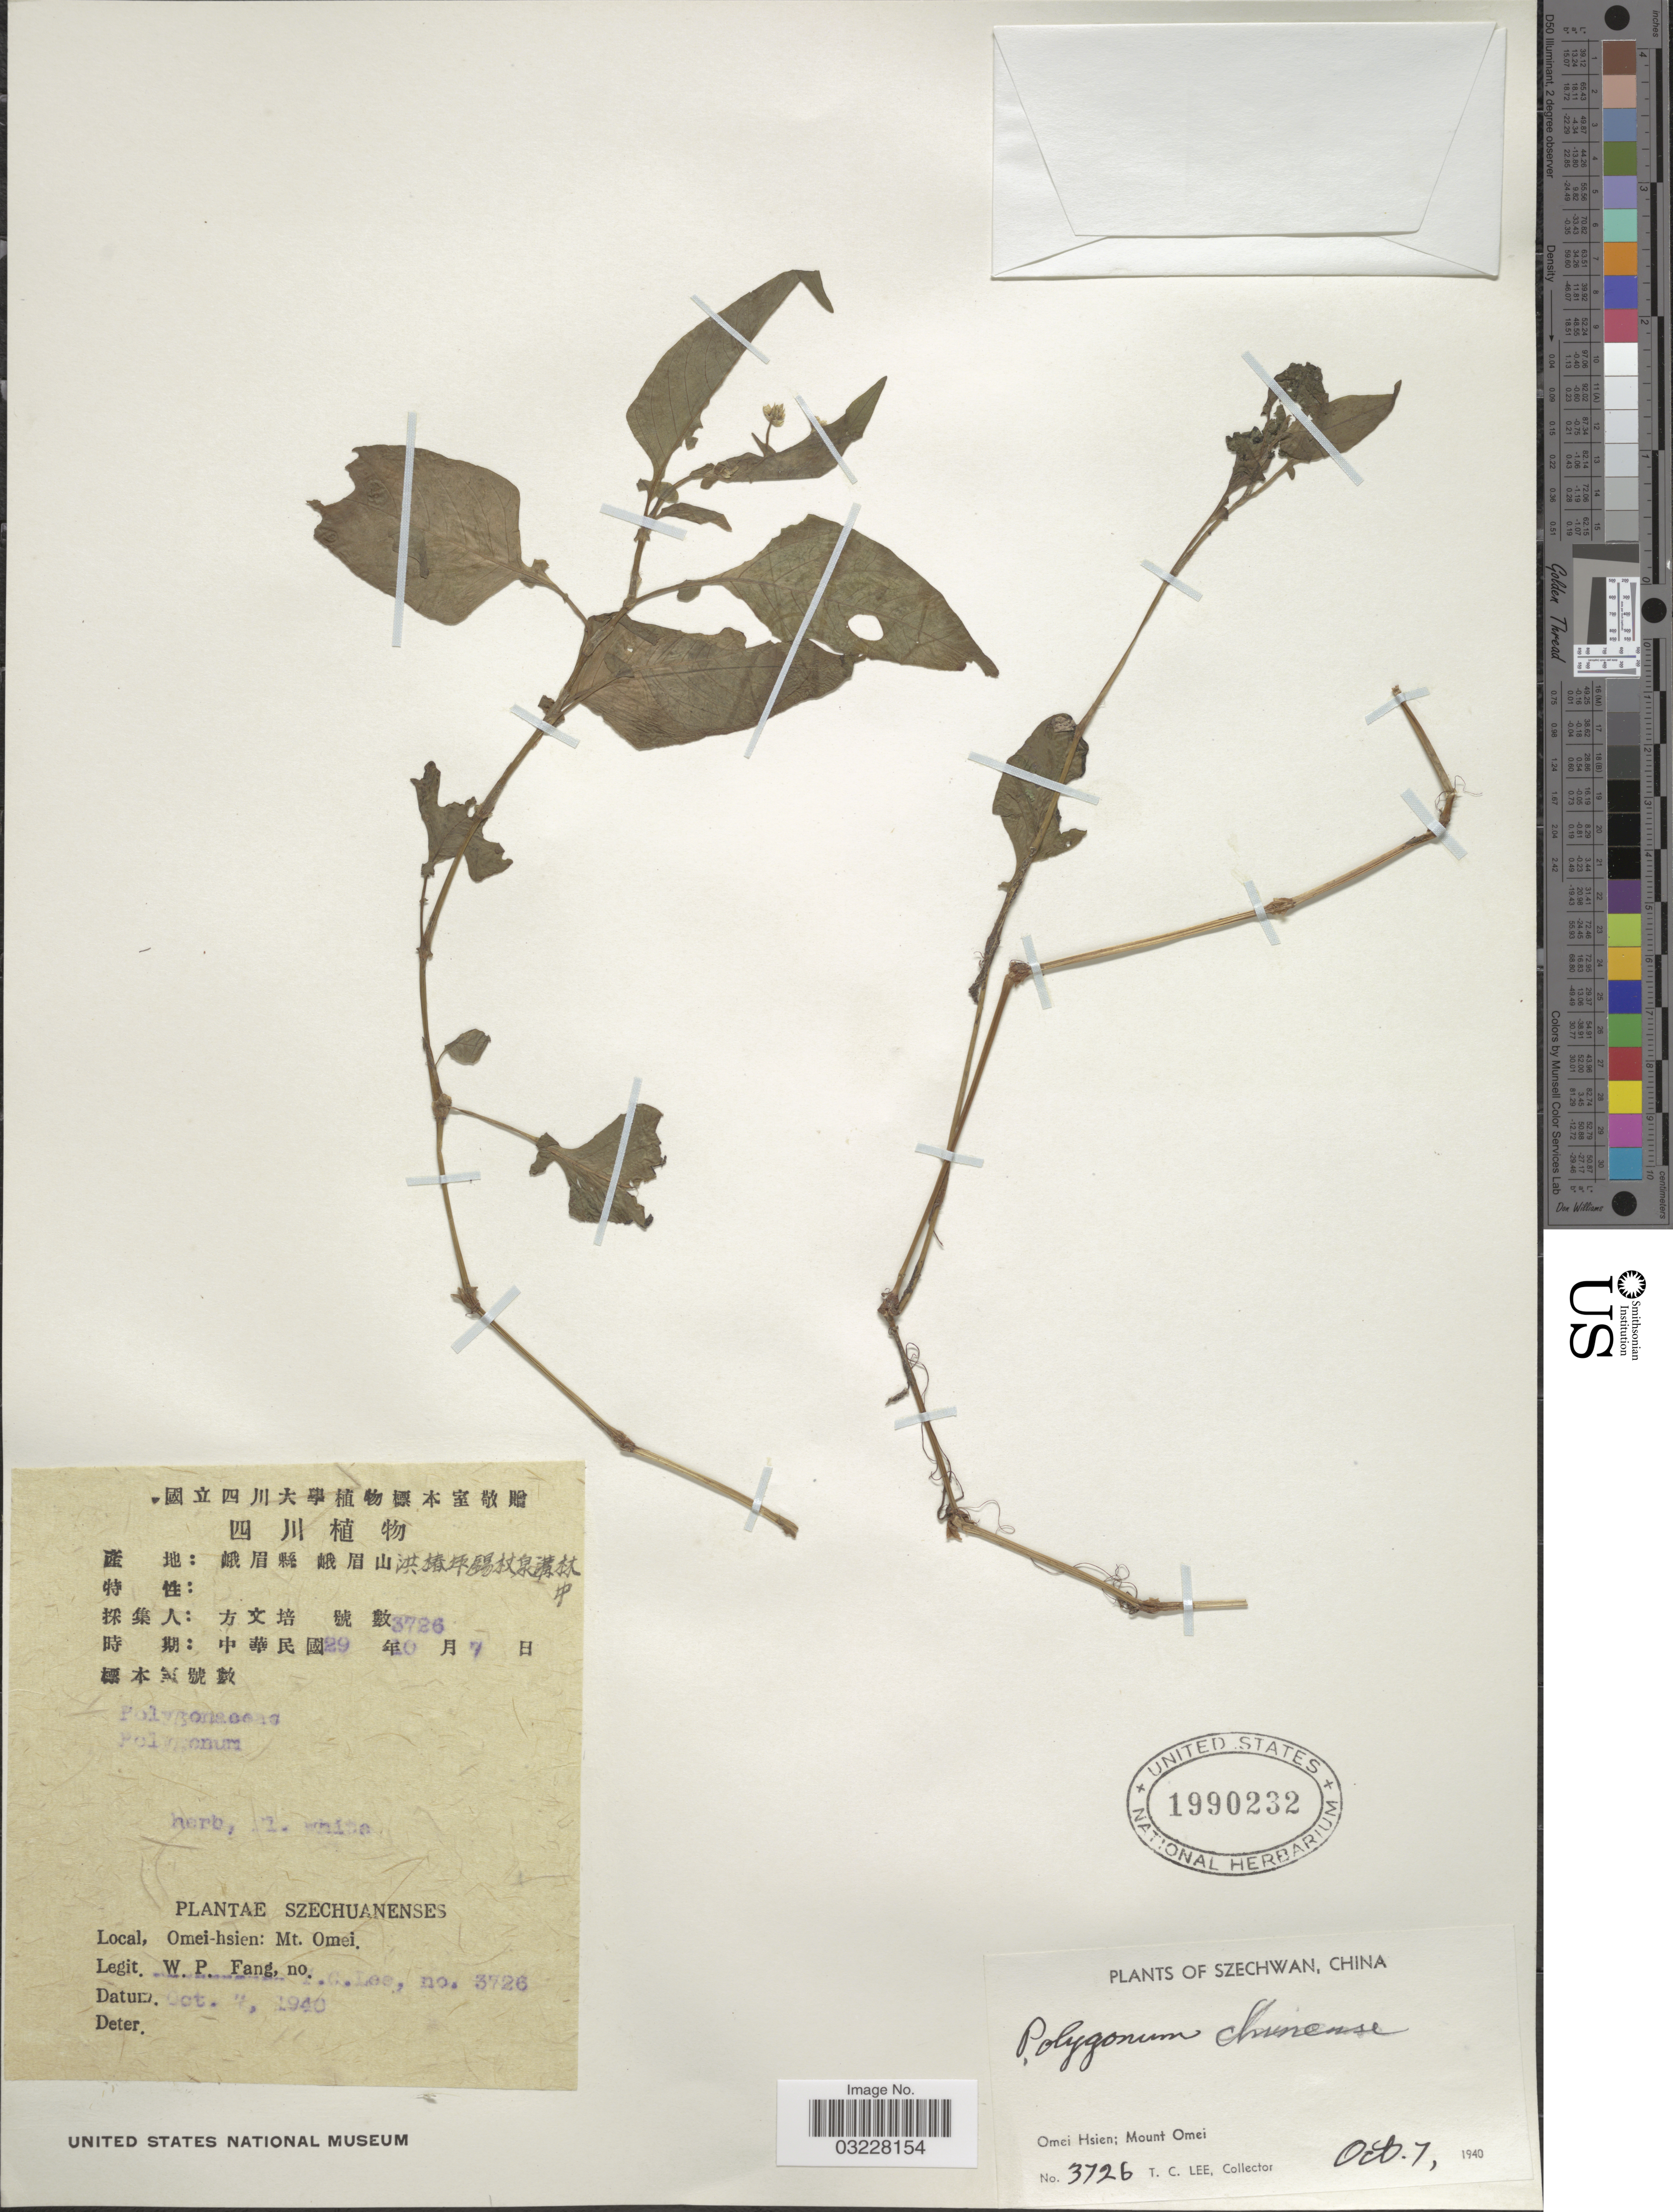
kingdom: Plantae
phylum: Tracheophyta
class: Magnoliopsida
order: Caryophyllales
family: Polygonaceae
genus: Polygonum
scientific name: Polygonum chinense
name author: L.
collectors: T. Lee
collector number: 3726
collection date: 1940-10-07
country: China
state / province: Sichuan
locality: Szechwan. Omei Hsien; Mount Omei.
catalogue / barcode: US 1990232